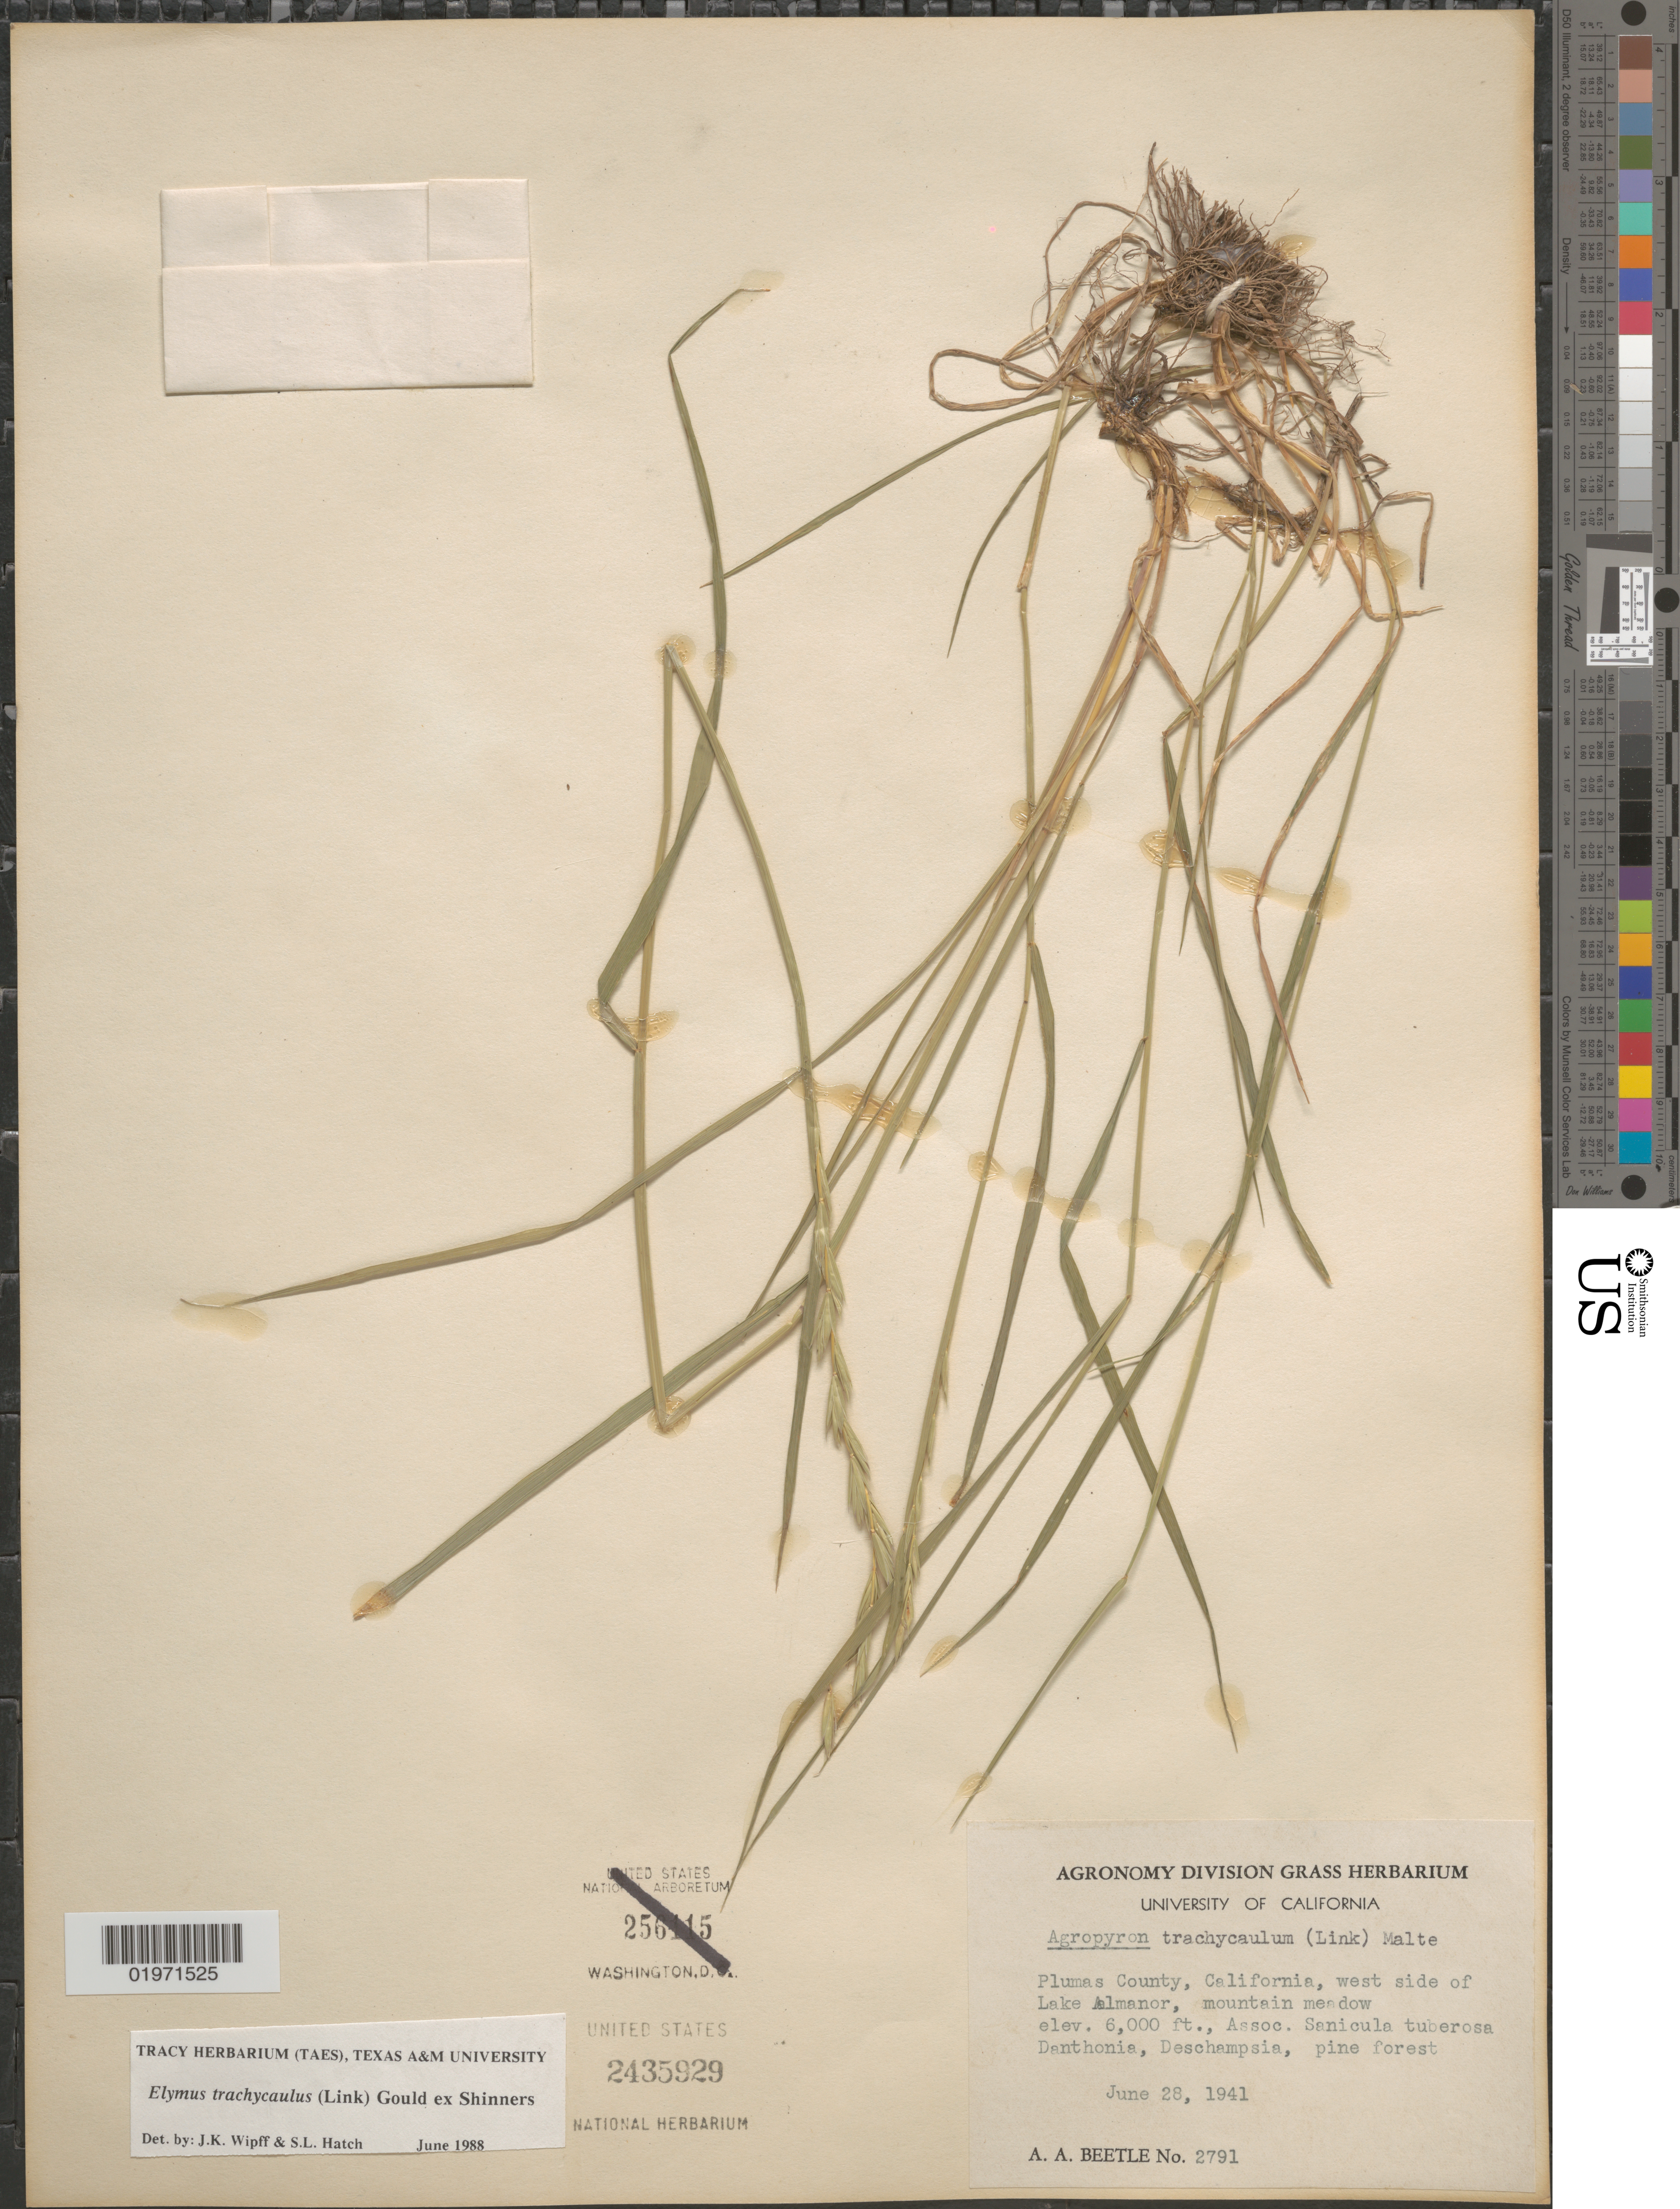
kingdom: Plantae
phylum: Tracheophyta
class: Liliopsida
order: Poales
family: Poaceae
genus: Elymus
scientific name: Elymus trachycaulus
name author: (Link) Gould ex Shinners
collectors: A. A. Beetle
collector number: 2791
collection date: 1941-06-28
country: United States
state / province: California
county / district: Plumas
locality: Plumas County, west side of Lake Almanor, mountain meadow.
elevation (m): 1829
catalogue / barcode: US 2435929